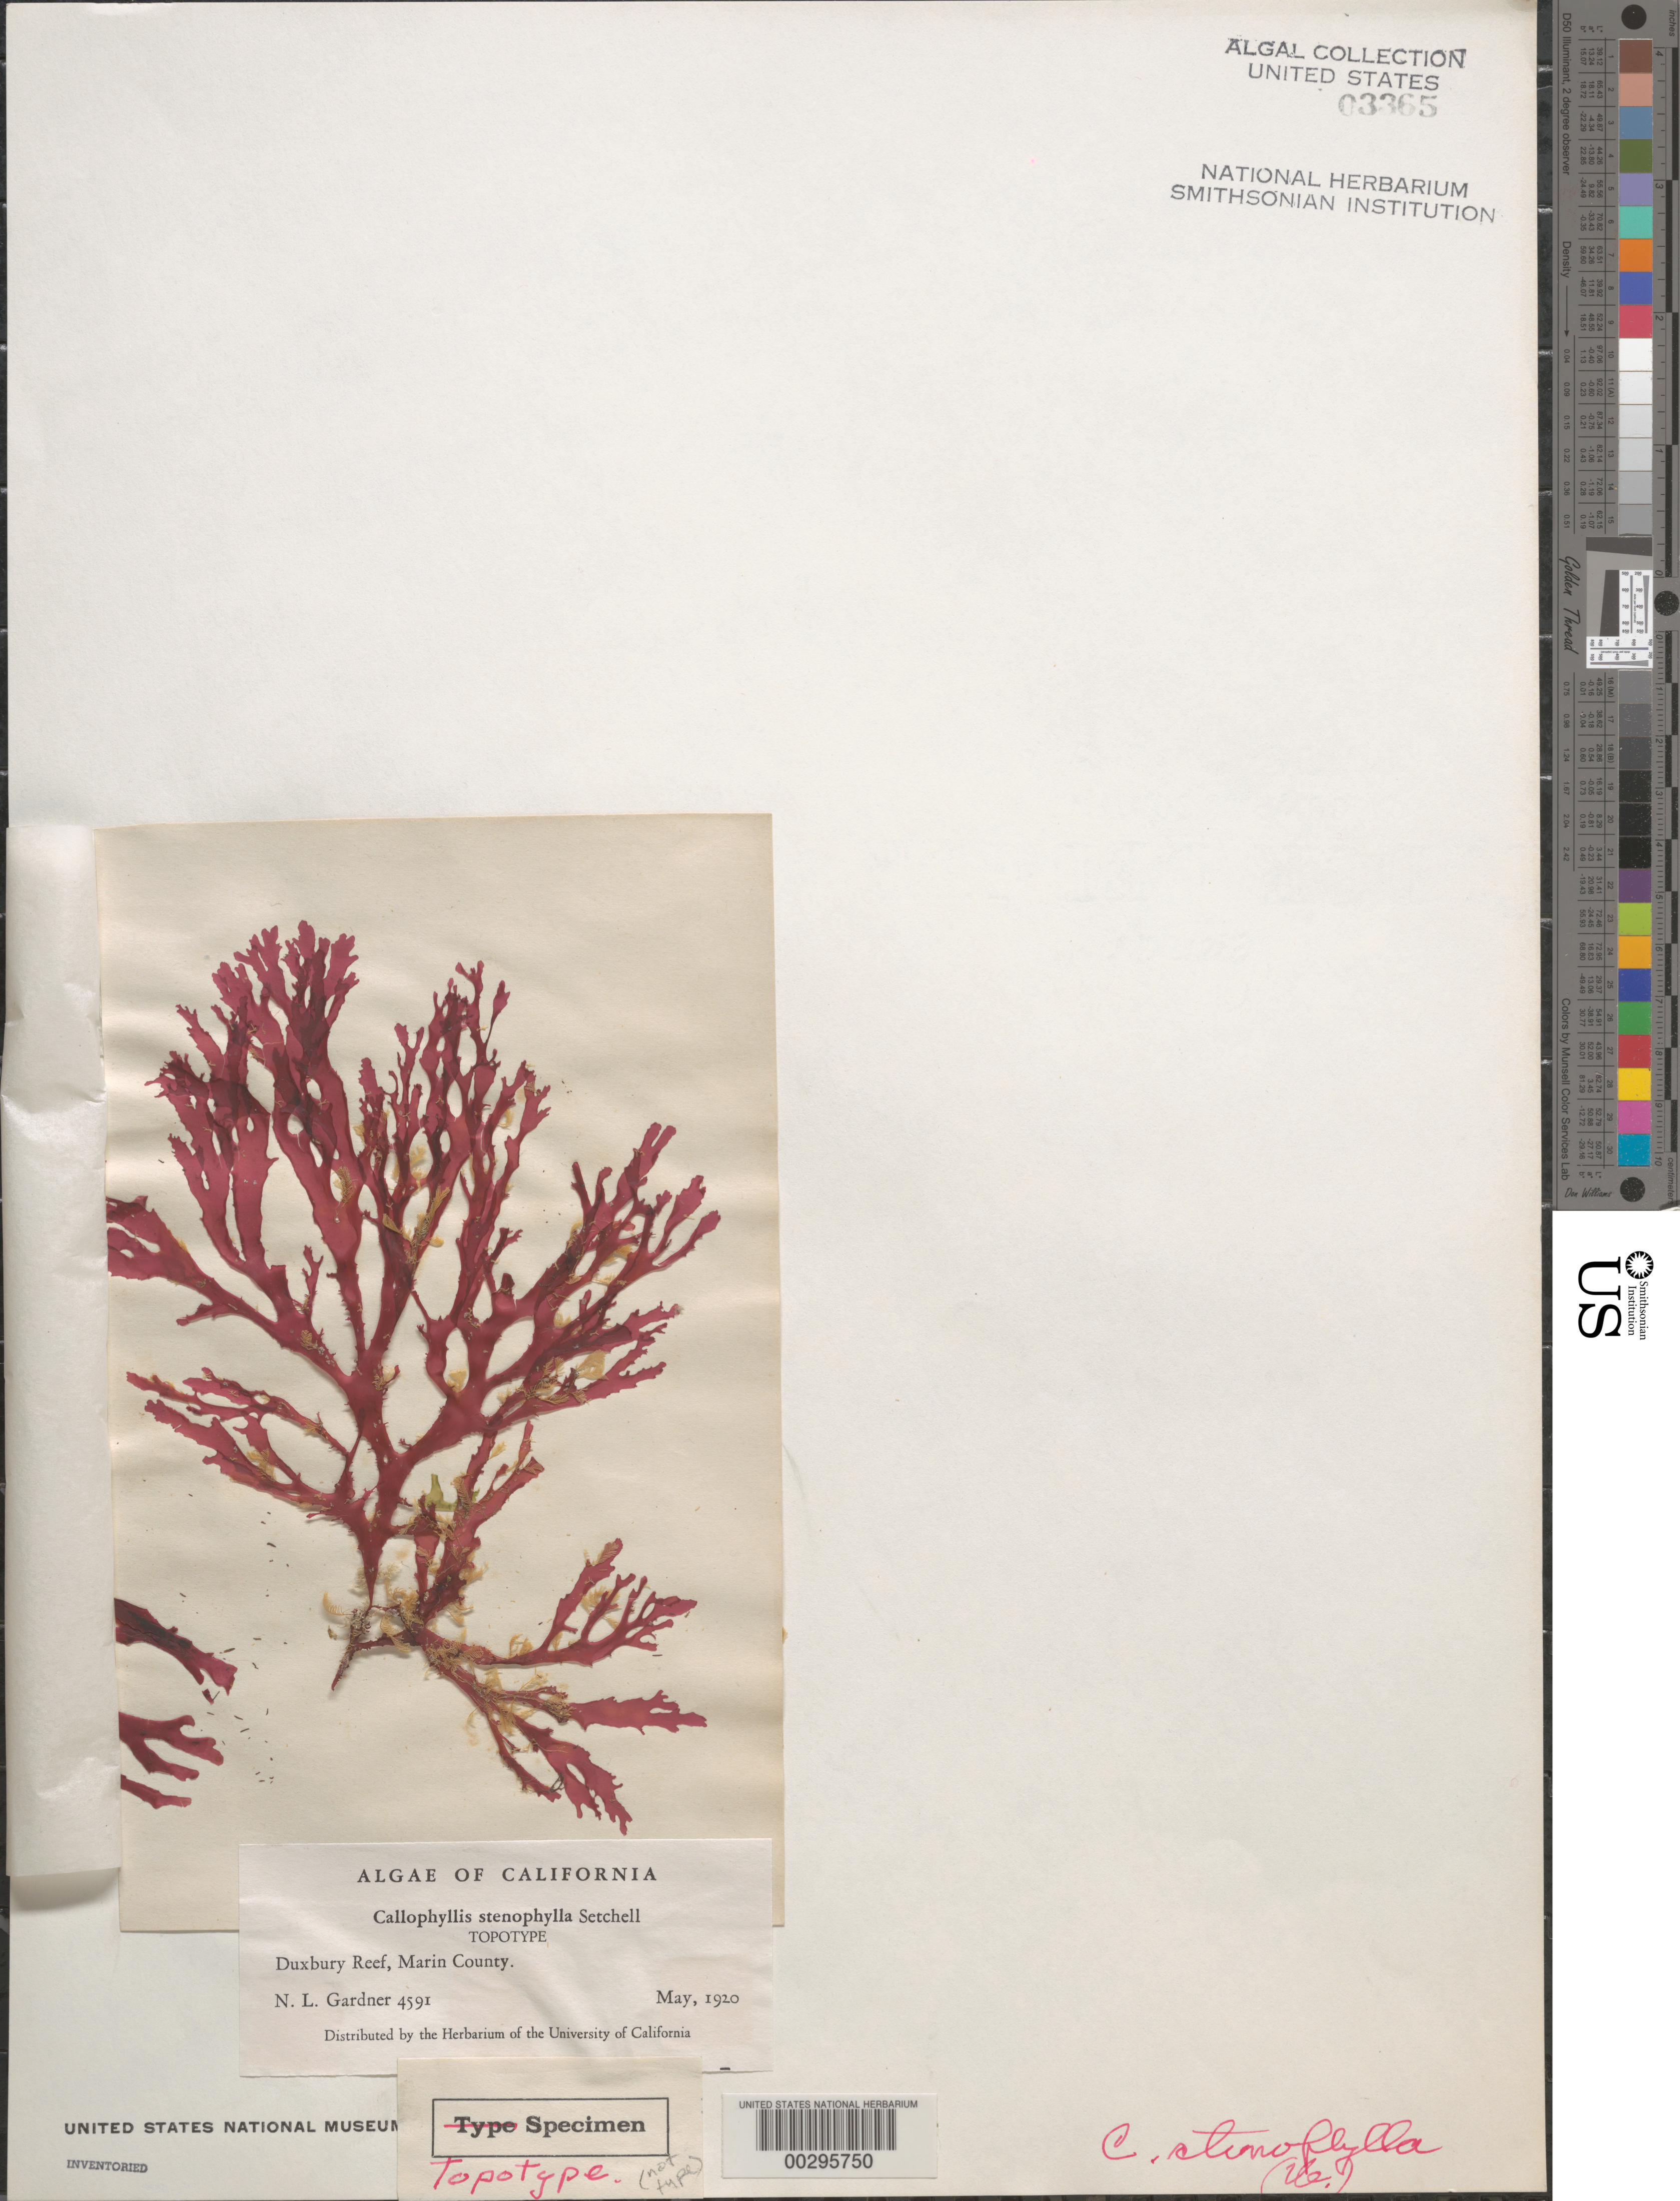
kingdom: Plantae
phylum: Rhodophyta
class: Florideophyceae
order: Gigartinales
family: Kallymeniaceae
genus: Callophyllis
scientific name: Callophyllis stenophylla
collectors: N. Gardner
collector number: NLG 4591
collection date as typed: May 1920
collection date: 1920-05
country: United States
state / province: California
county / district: Marin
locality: Duxbury Reef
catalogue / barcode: US 3365